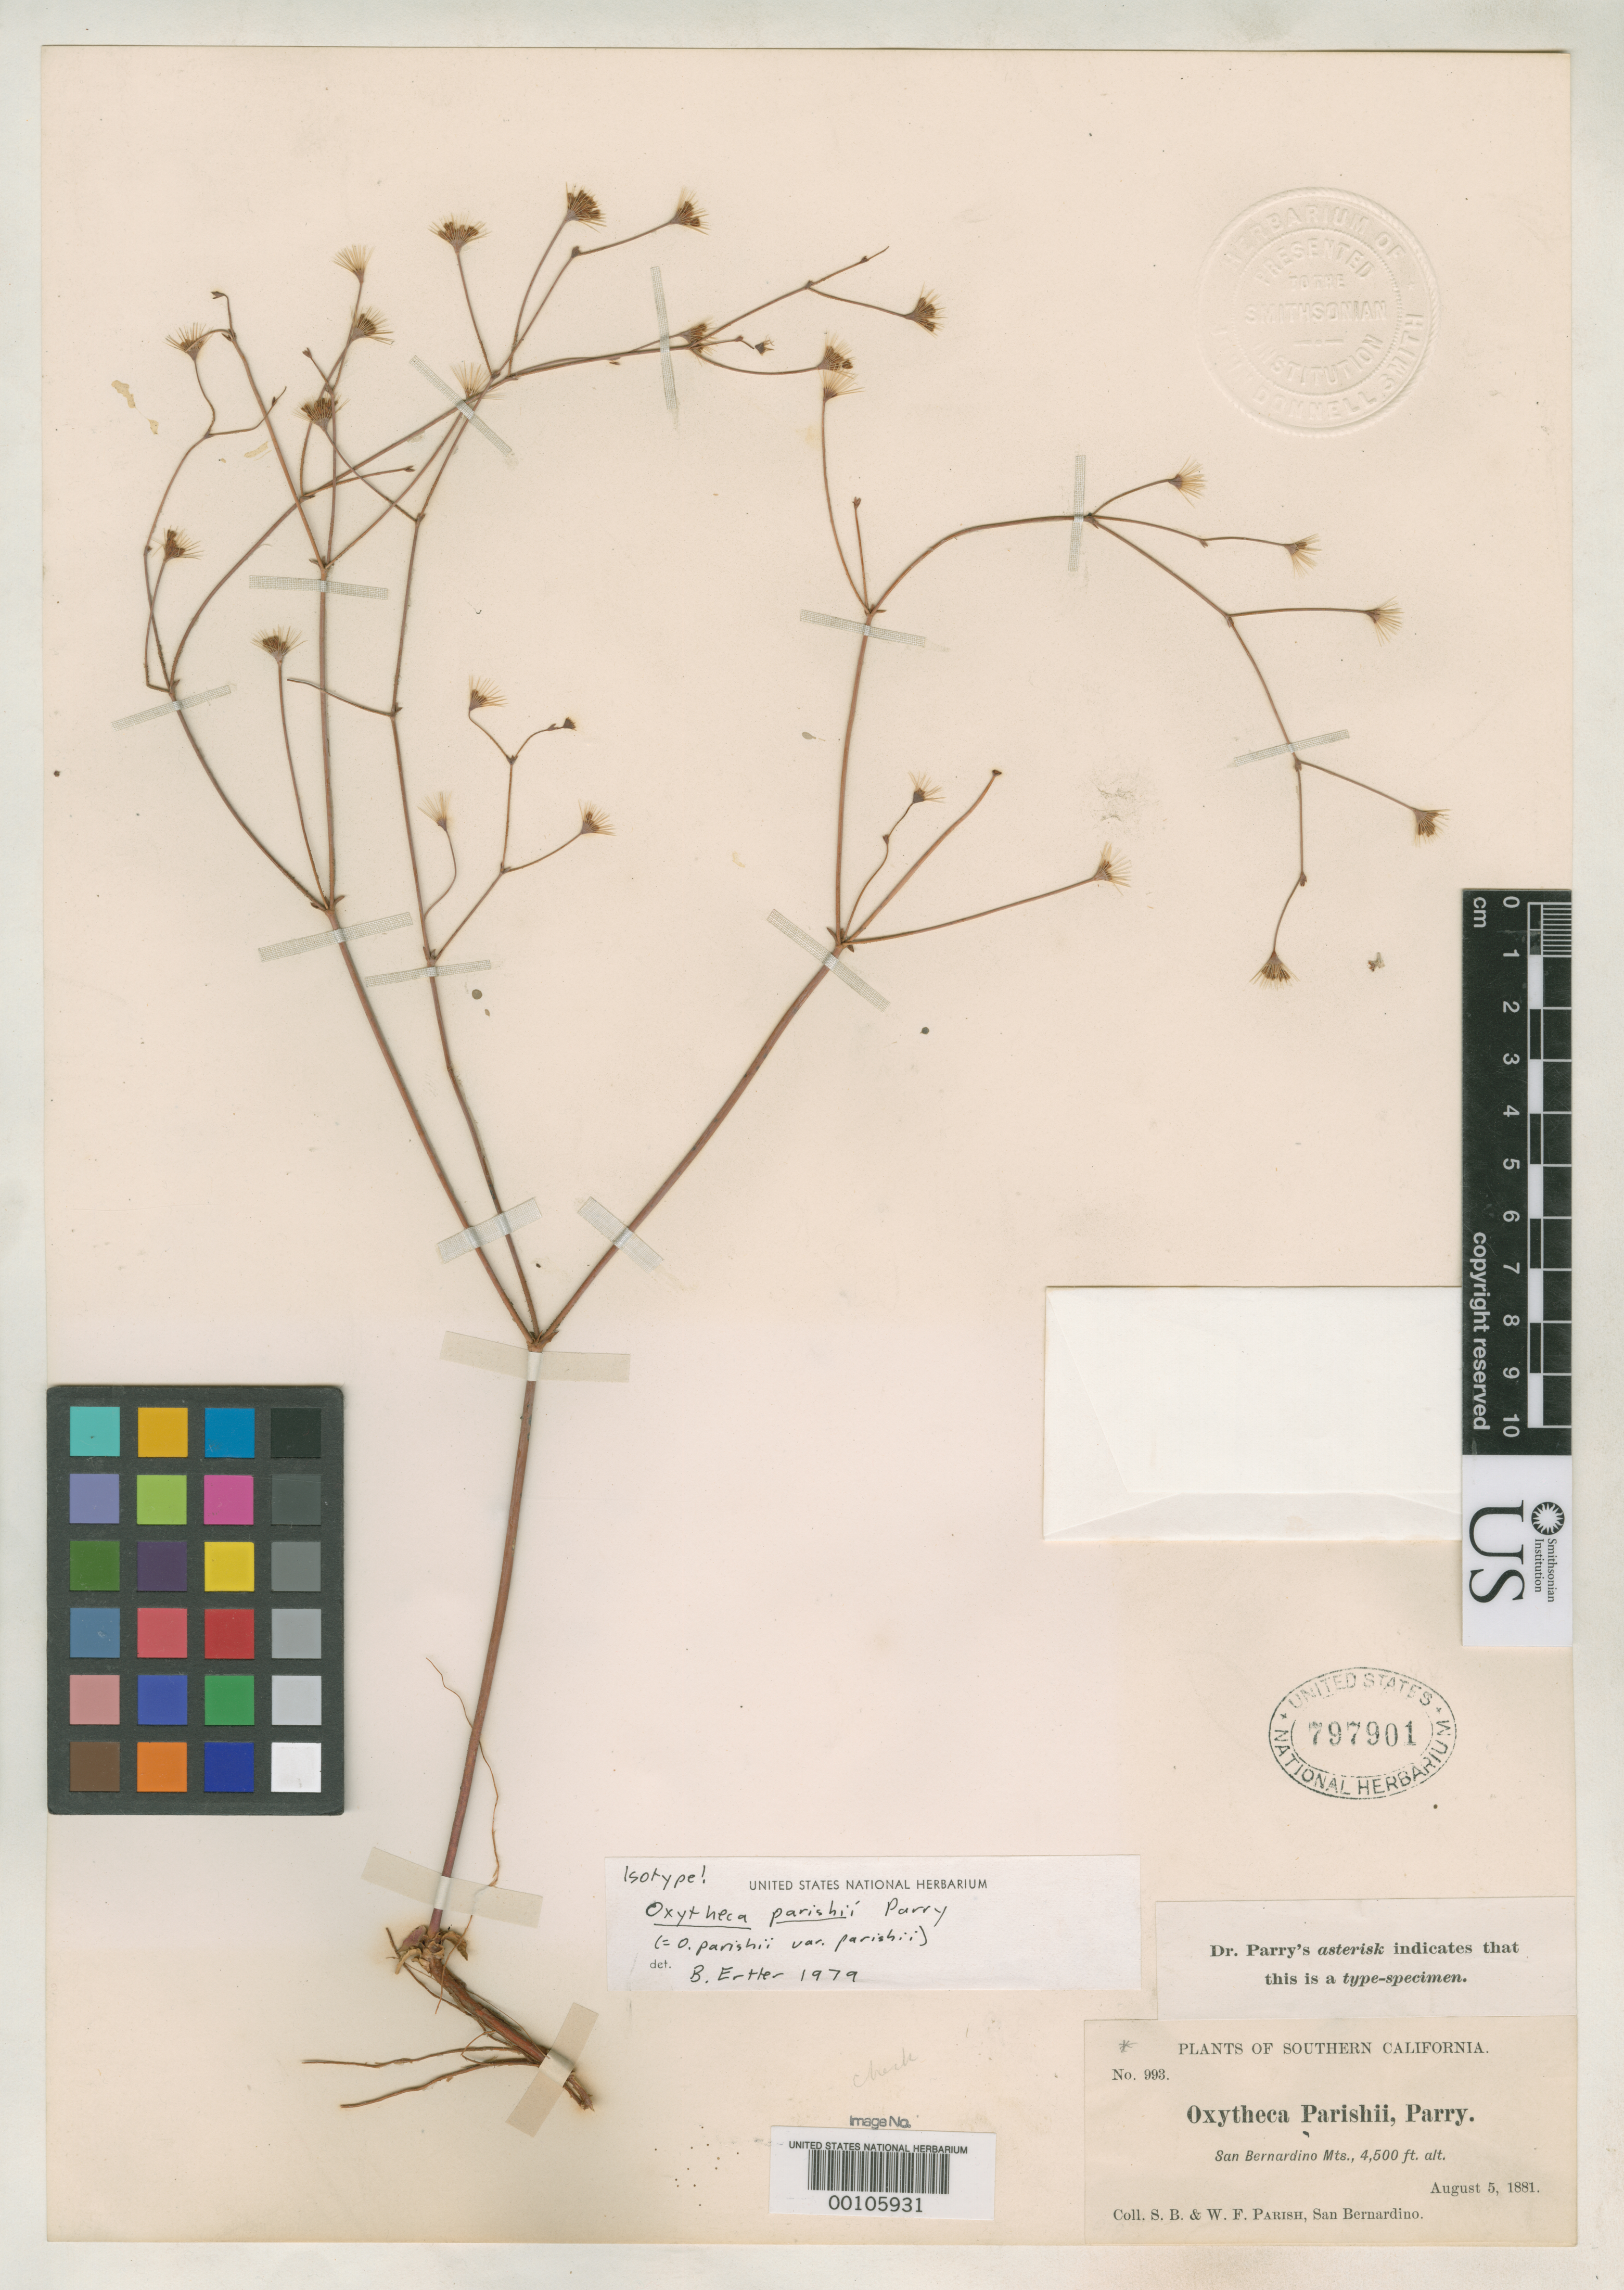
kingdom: Plantae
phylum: Tracheophyta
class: Magnoliopsida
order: Caryophyllales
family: Polygonaceae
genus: Oxytheca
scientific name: Oxytheca parishii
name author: Parry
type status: Isotype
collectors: S. B. Parish & W. F. Parish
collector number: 993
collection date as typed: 05 Aug 1881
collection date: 1881-08-05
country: United States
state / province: California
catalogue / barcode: US 797901